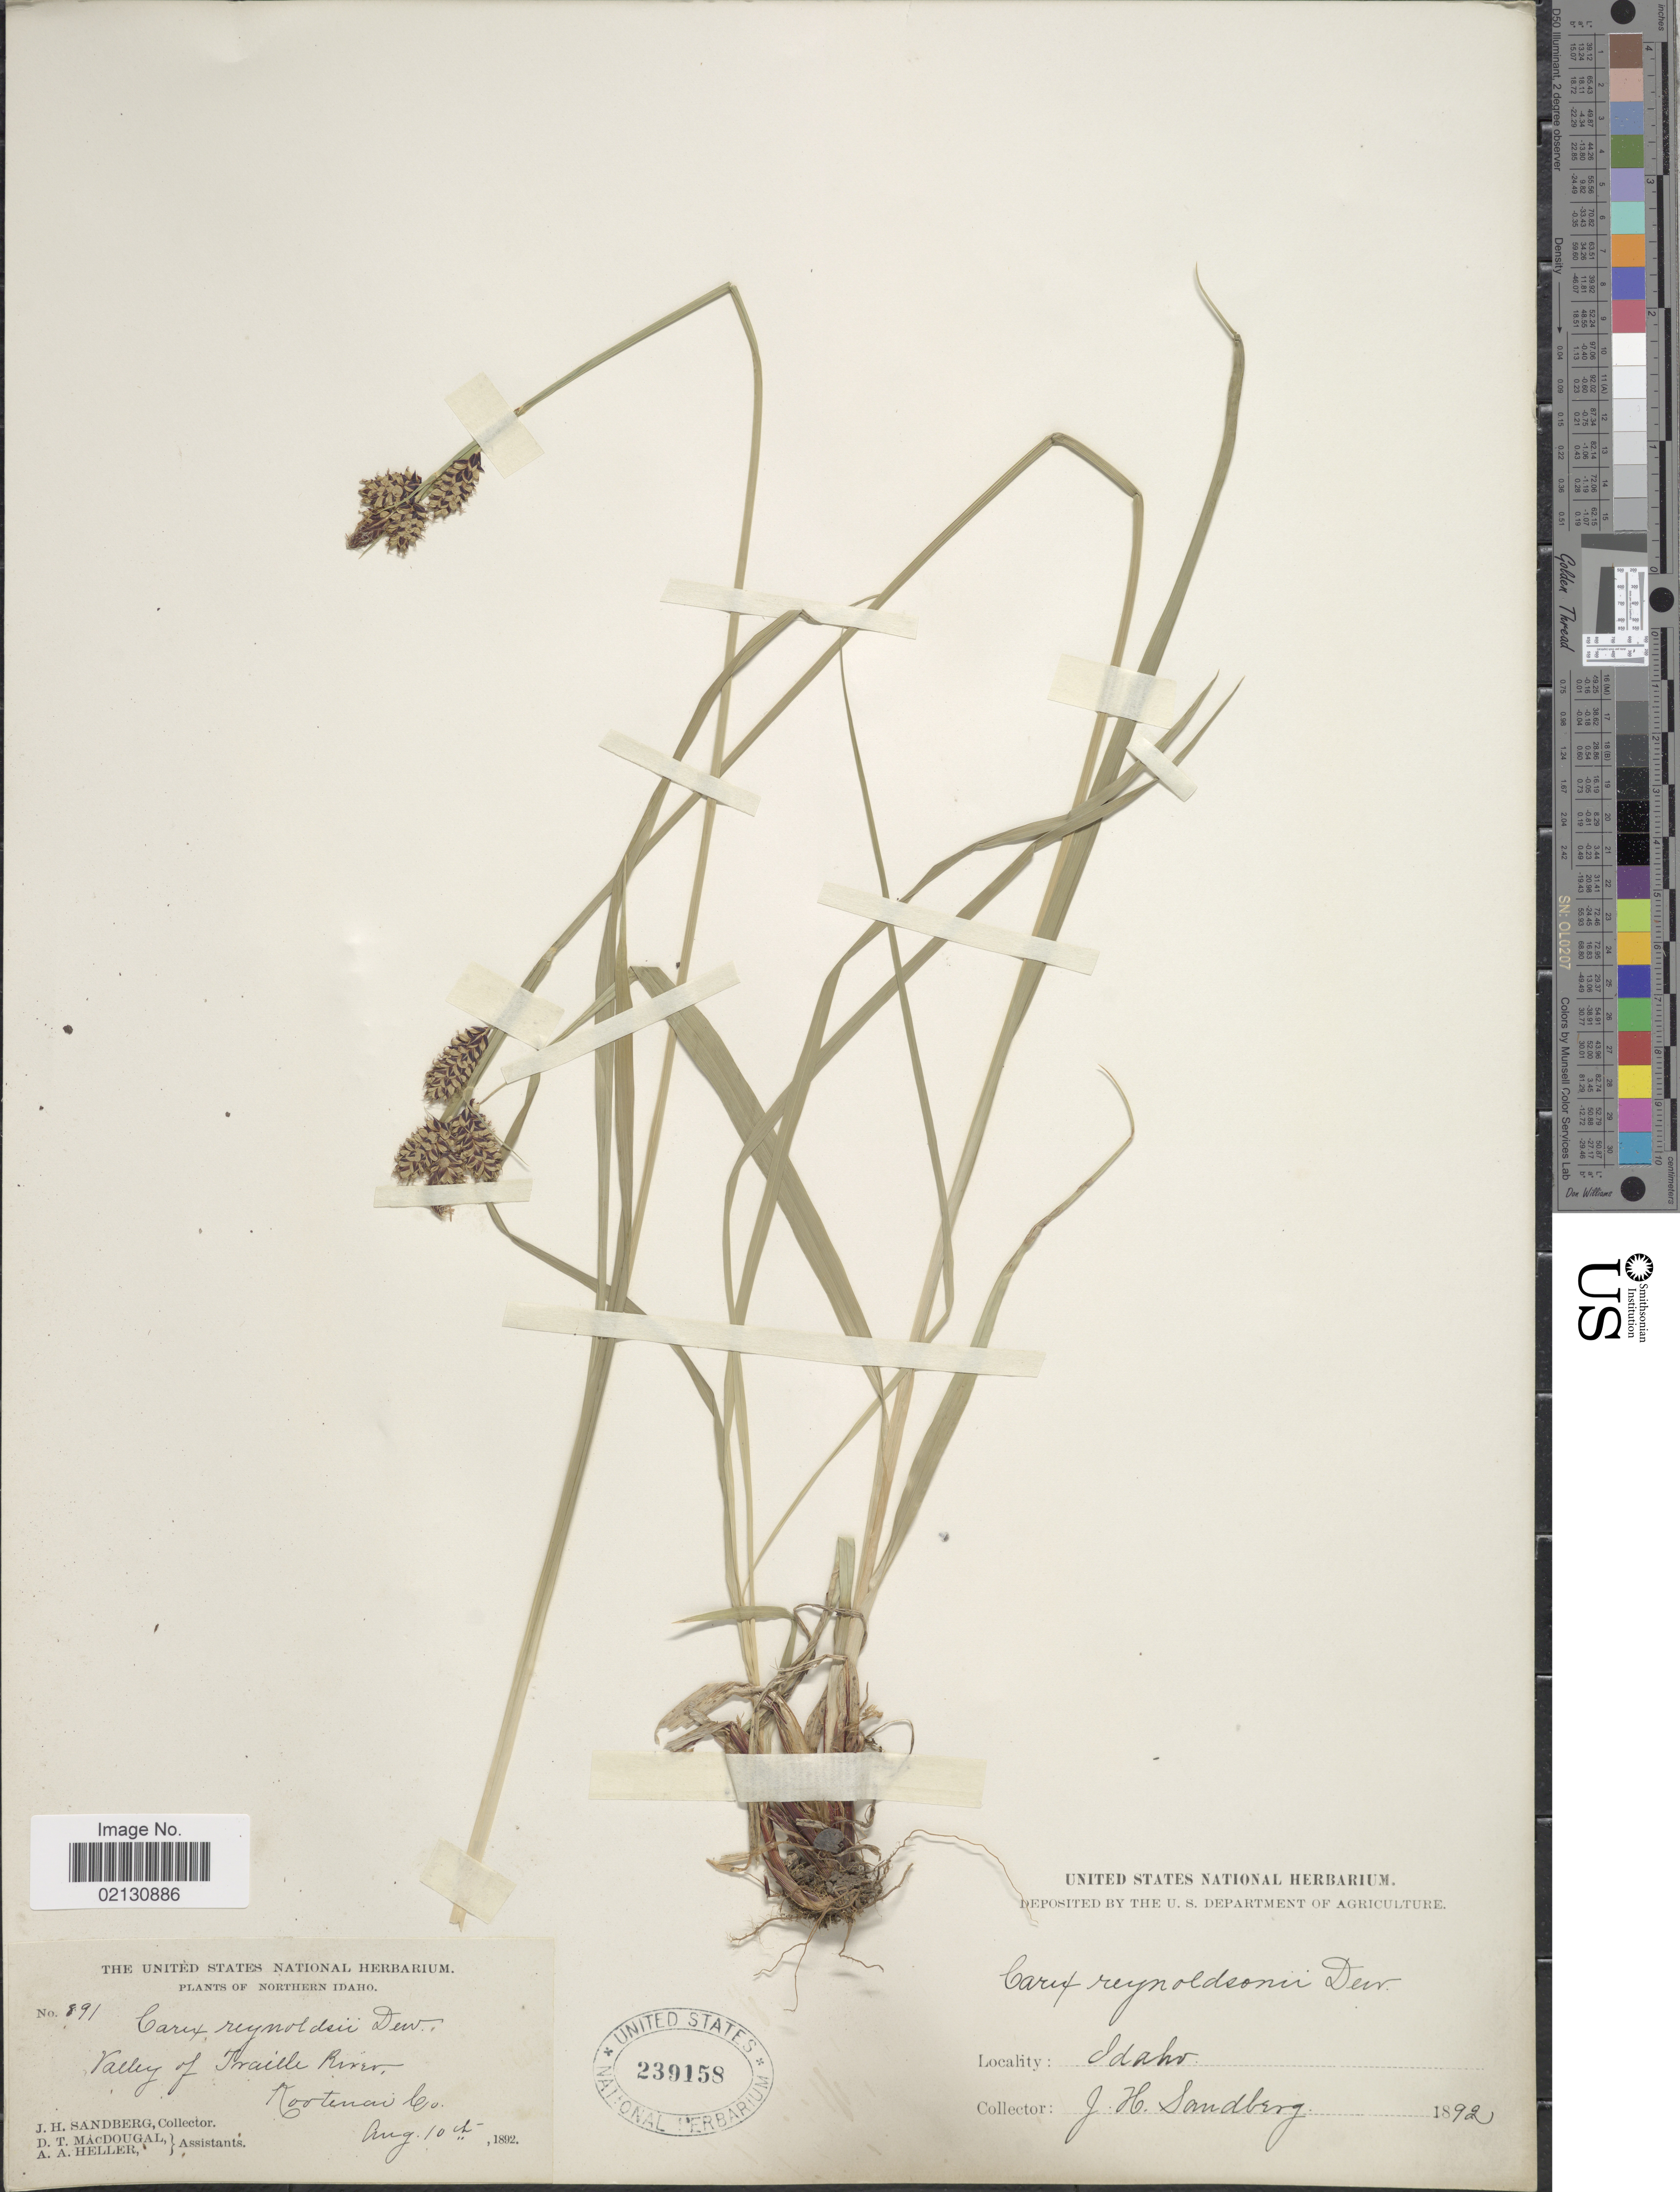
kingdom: Plantae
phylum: Tracheophyta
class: Liliopsida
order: Poales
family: Cyperaceae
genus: Carex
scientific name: Carex raynoldsii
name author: Dewey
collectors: J. H. Sandberg, D. T. MacDougal & A. A. Heller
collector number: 891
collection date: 1892-08-10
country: United States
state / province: Idaho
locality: Northern Idaho. Valley of Traille River, Kootenai Co.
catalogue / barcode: US 239158